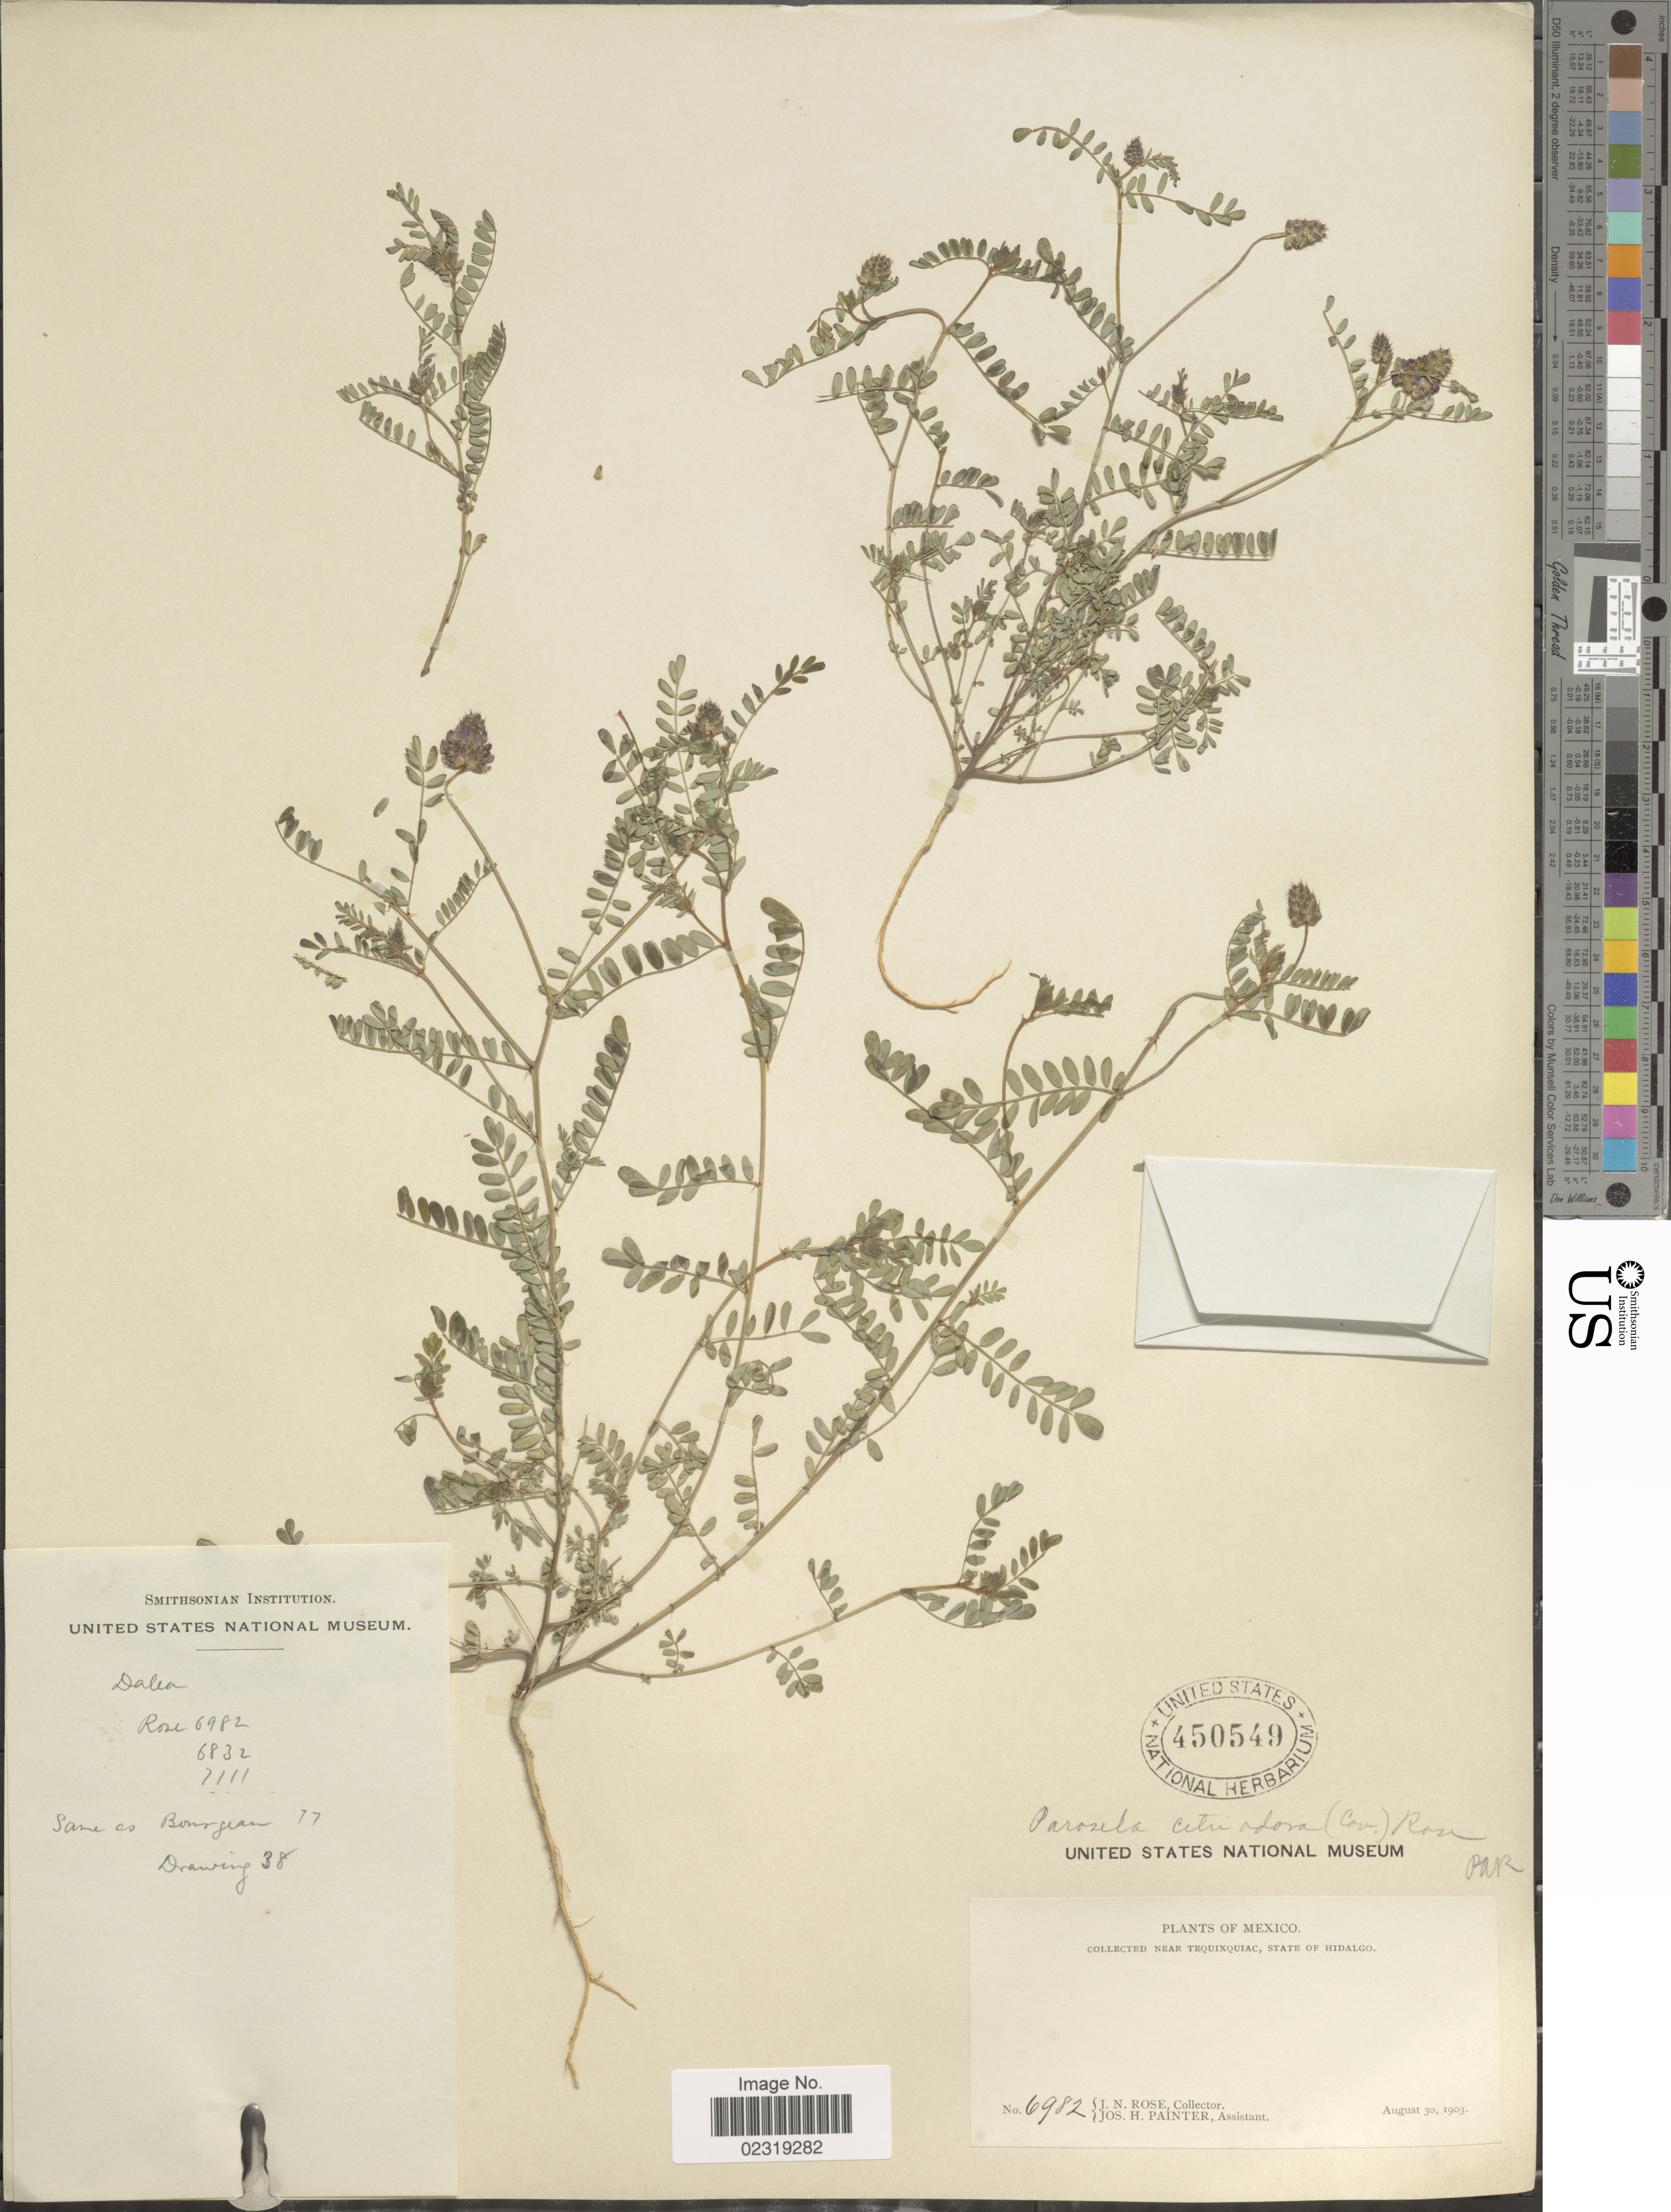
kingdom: Plantae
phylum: Tracheophyta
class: Magnoliopsida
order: Fabales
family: Fabaceae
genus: Dalea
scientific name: Dalea foliolosa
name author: (Aiton) Barneby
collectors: J. N. Rose & J. H. Painter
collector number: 6982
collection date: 1903-08-30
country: Mexico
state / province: Hidalgo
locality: Near Tequixquiac, State of Hidalgo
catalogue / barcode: US 450549